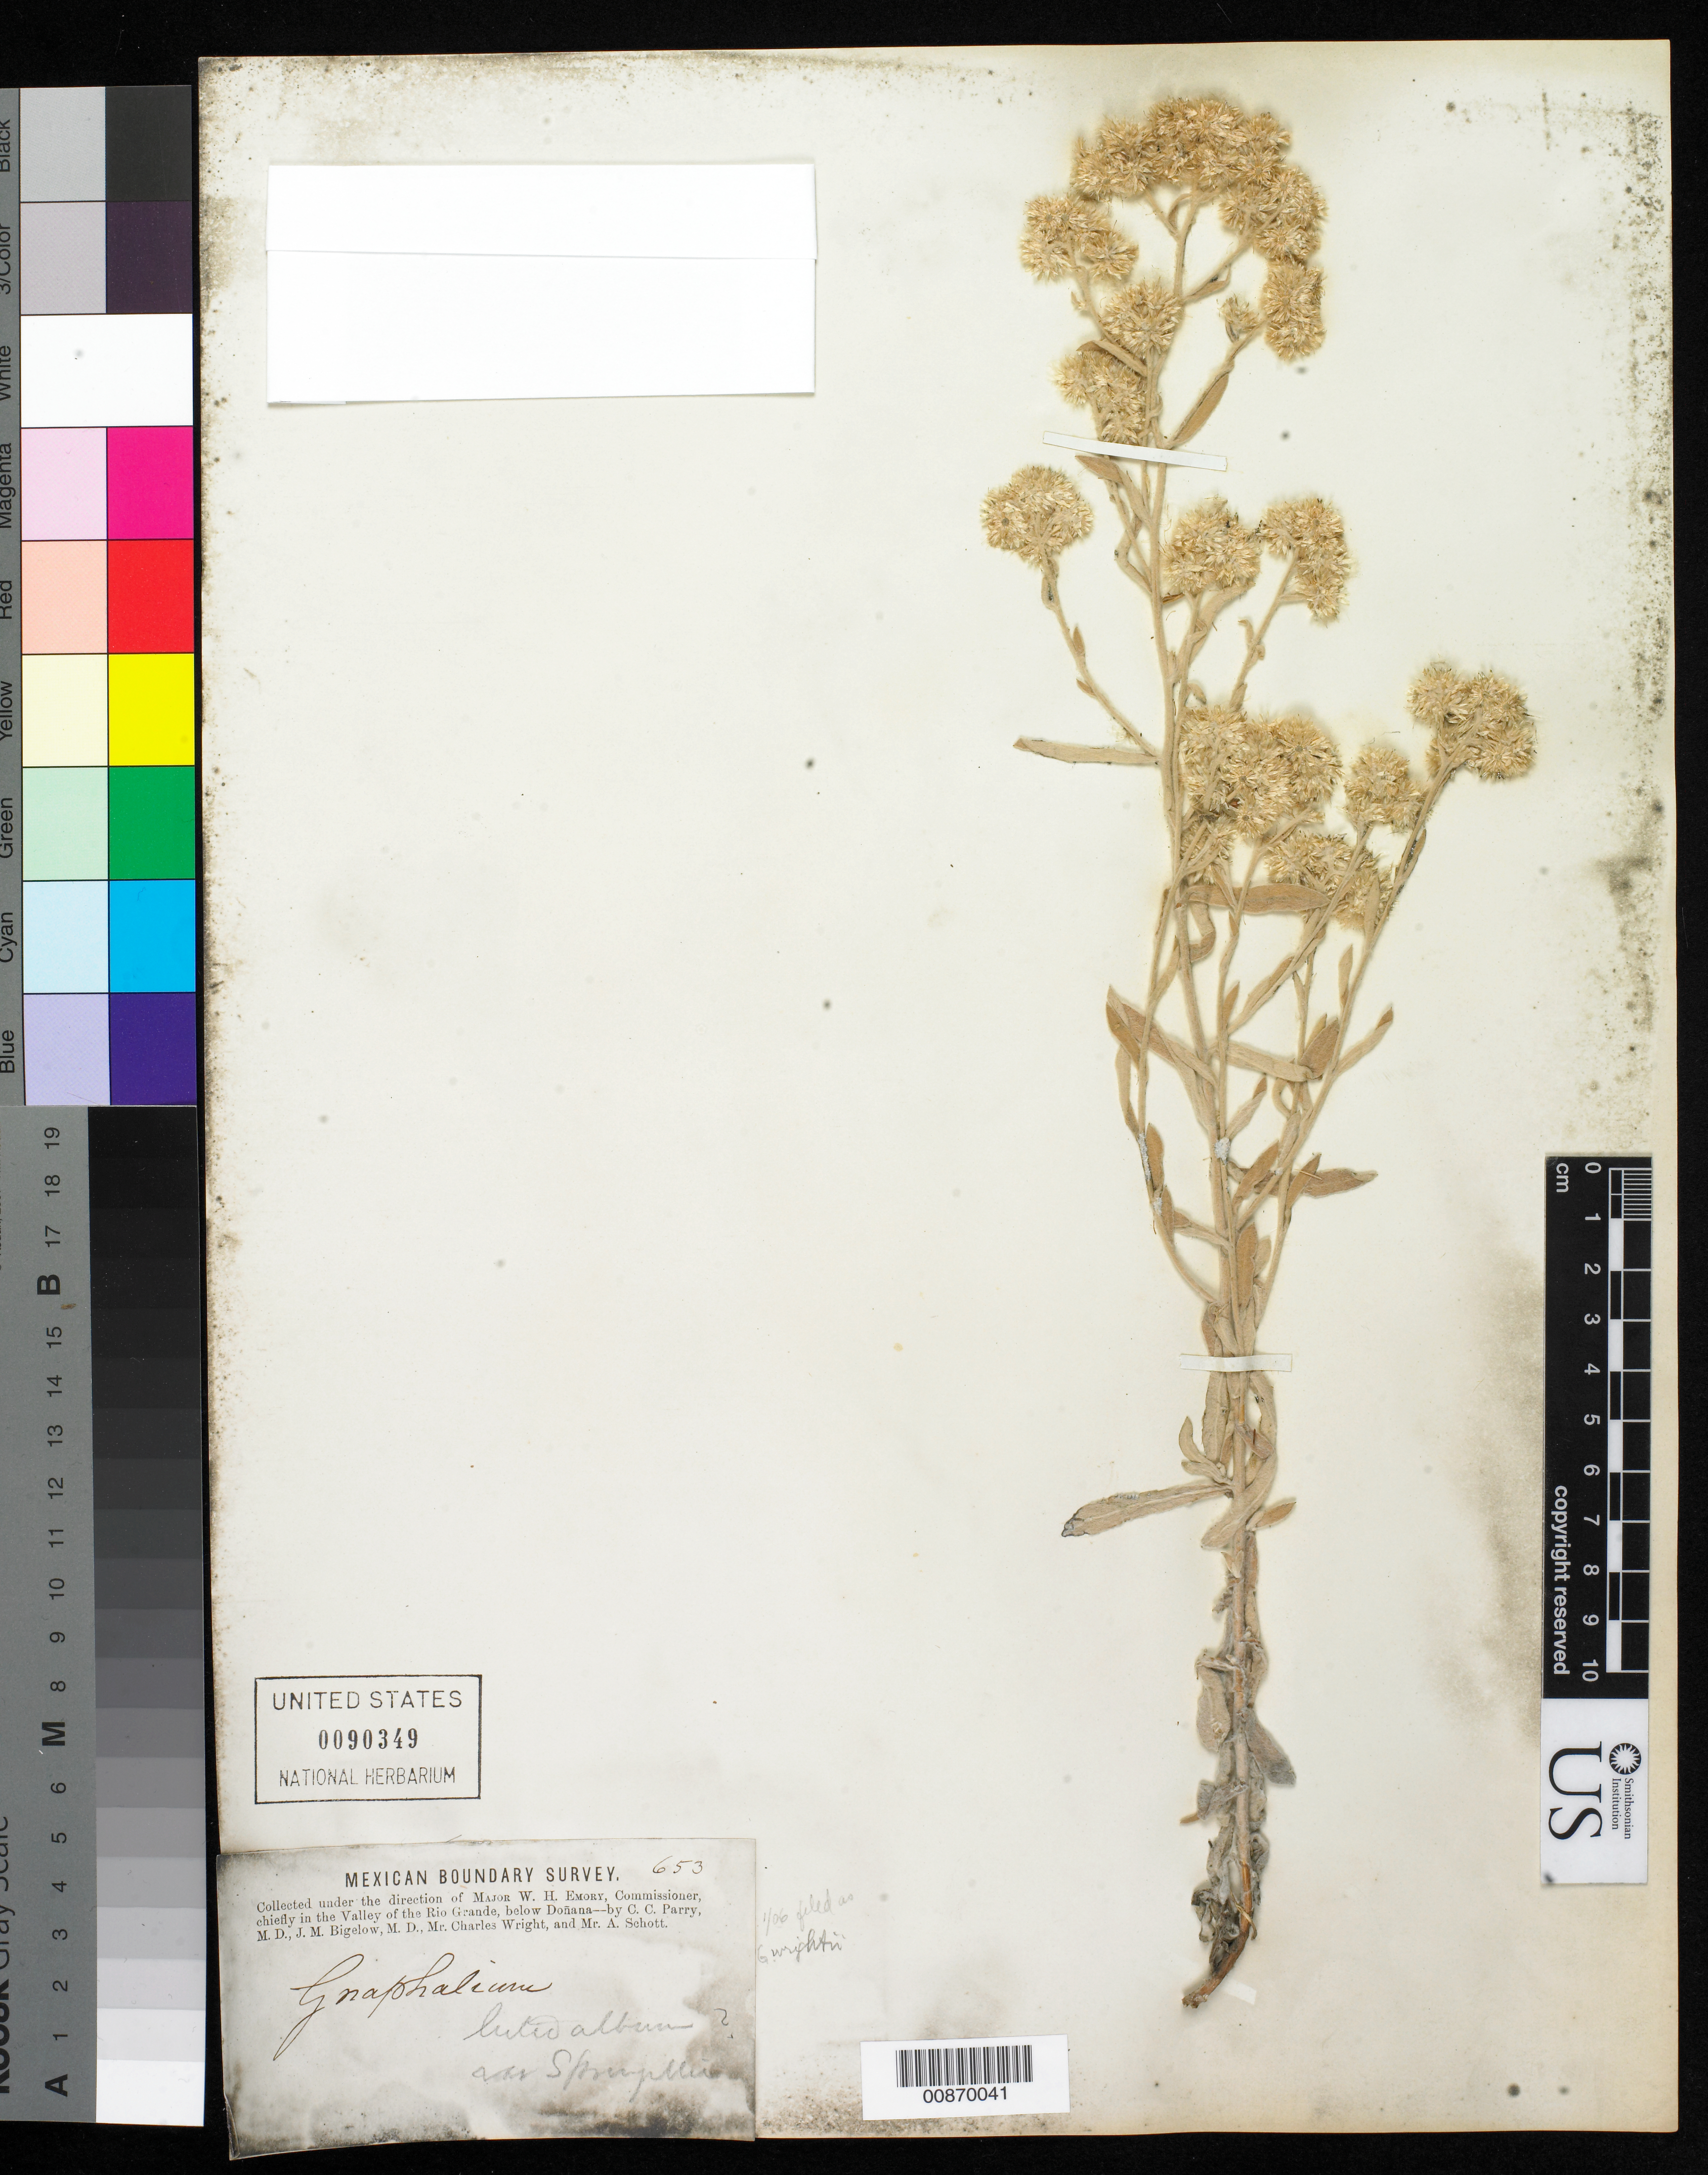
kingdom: Plantae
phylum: Tracheophyta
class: Magnoliopsida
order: Asterales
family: Asteraceae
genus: Gnaphalium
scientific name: Gnaphalium wrightii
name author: A. Gray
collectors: C. C. Parry, J. M. Bigelow, C. Wright & A. C. V. Schott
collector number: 653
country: United States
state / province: New Mexico / Texas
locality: Valley of the Rio Grande, below Doñana.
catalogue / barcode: US 90349